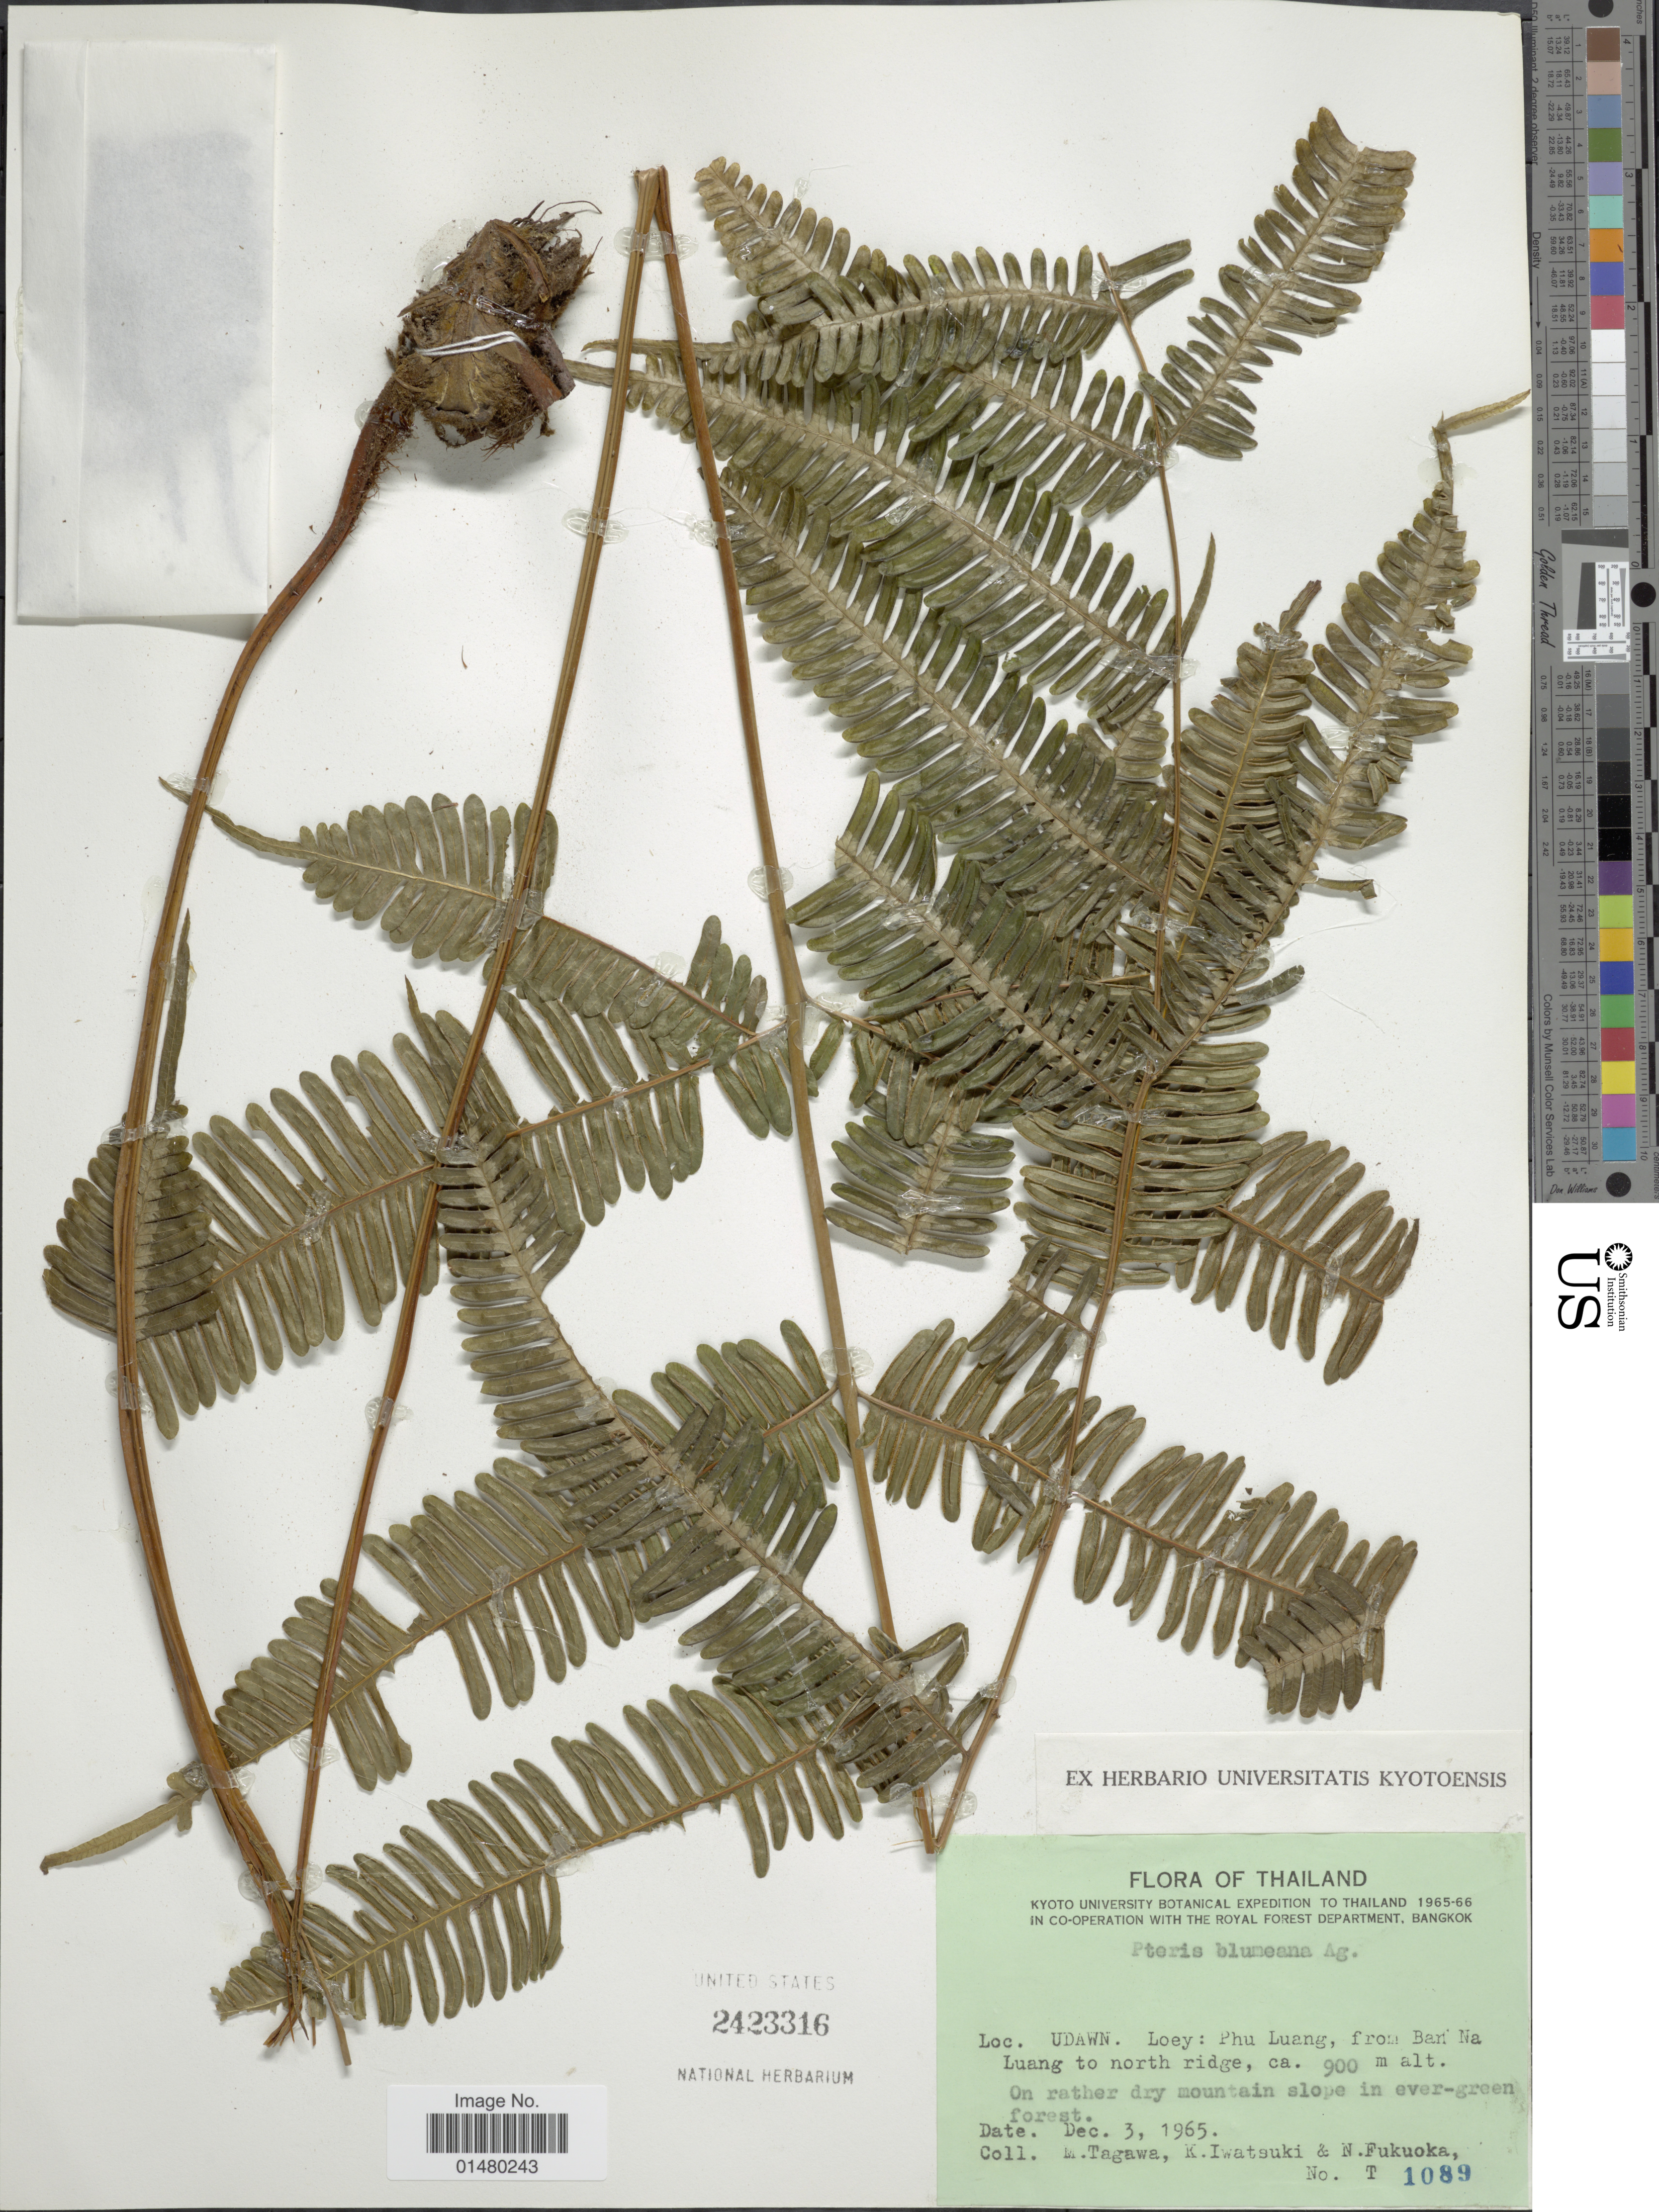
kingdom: Plantae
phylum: Tracheophyta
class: Polypodiopsida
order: Polypodiales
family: Pteridaceae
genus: Pteris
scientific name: Pteris blumeana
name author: J. Agardh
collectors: M. Tagawa, K. Iwatsuki & N. Fukuoka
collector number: T 1089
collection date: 1965-12-03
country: Thailand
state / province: Loei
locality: Udawn. Loey: Phu Luang, from Ba [illegible text] Na Luang to north ridge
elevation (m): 900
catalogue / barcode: US 2423316